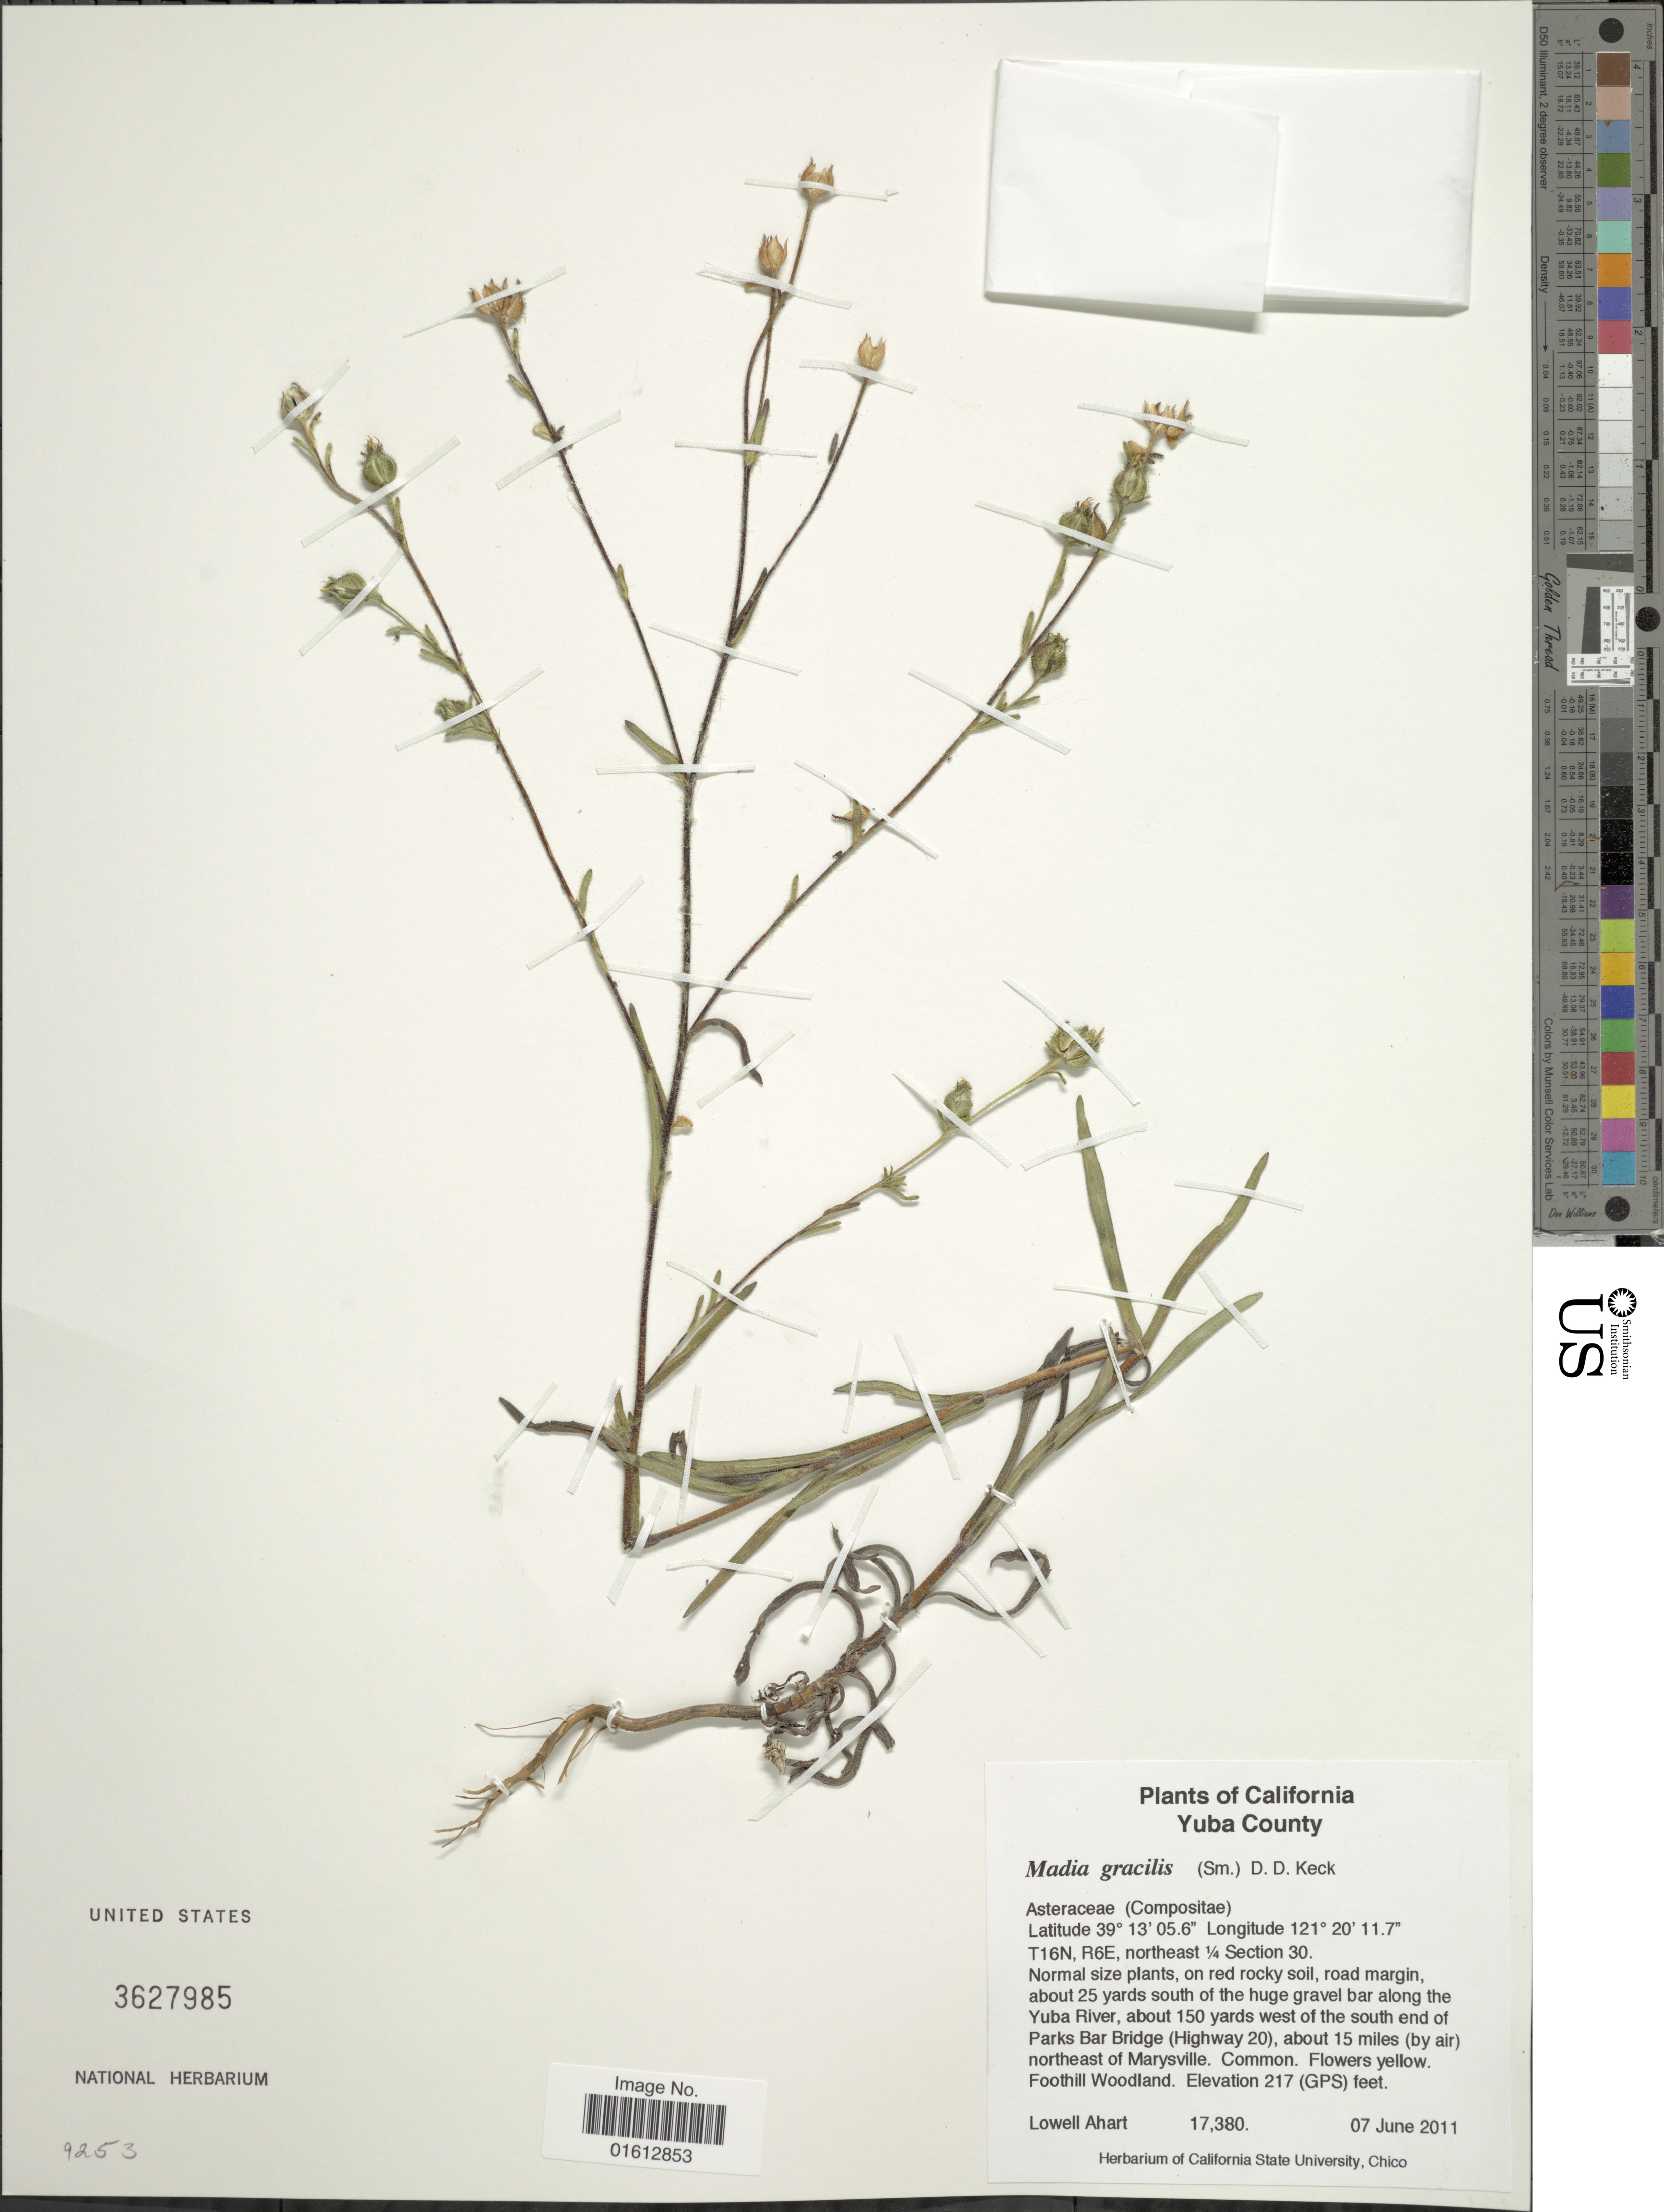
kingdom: Plantae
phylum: Tracheophyta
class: Magnoliopsida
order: Asterales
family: Asteraceae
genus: Madia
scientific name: Madia gracilis subsp. gracilis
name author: (Sm.) D.D. Keck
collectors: L. Ahart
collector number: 17380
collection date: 2011-06-07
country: United States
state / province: California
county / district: Yuba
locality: California, Yuba County, T16N, R6E northeast 1/4 Section 30, about 25 yards south of the huge gravel bar along the Yuba River, about 150 yards west of the south end of parks Bar Bridge (Highway 20), about 15 miles (by air) northeast of Marysville.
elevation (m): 66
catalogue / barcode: US 3627985